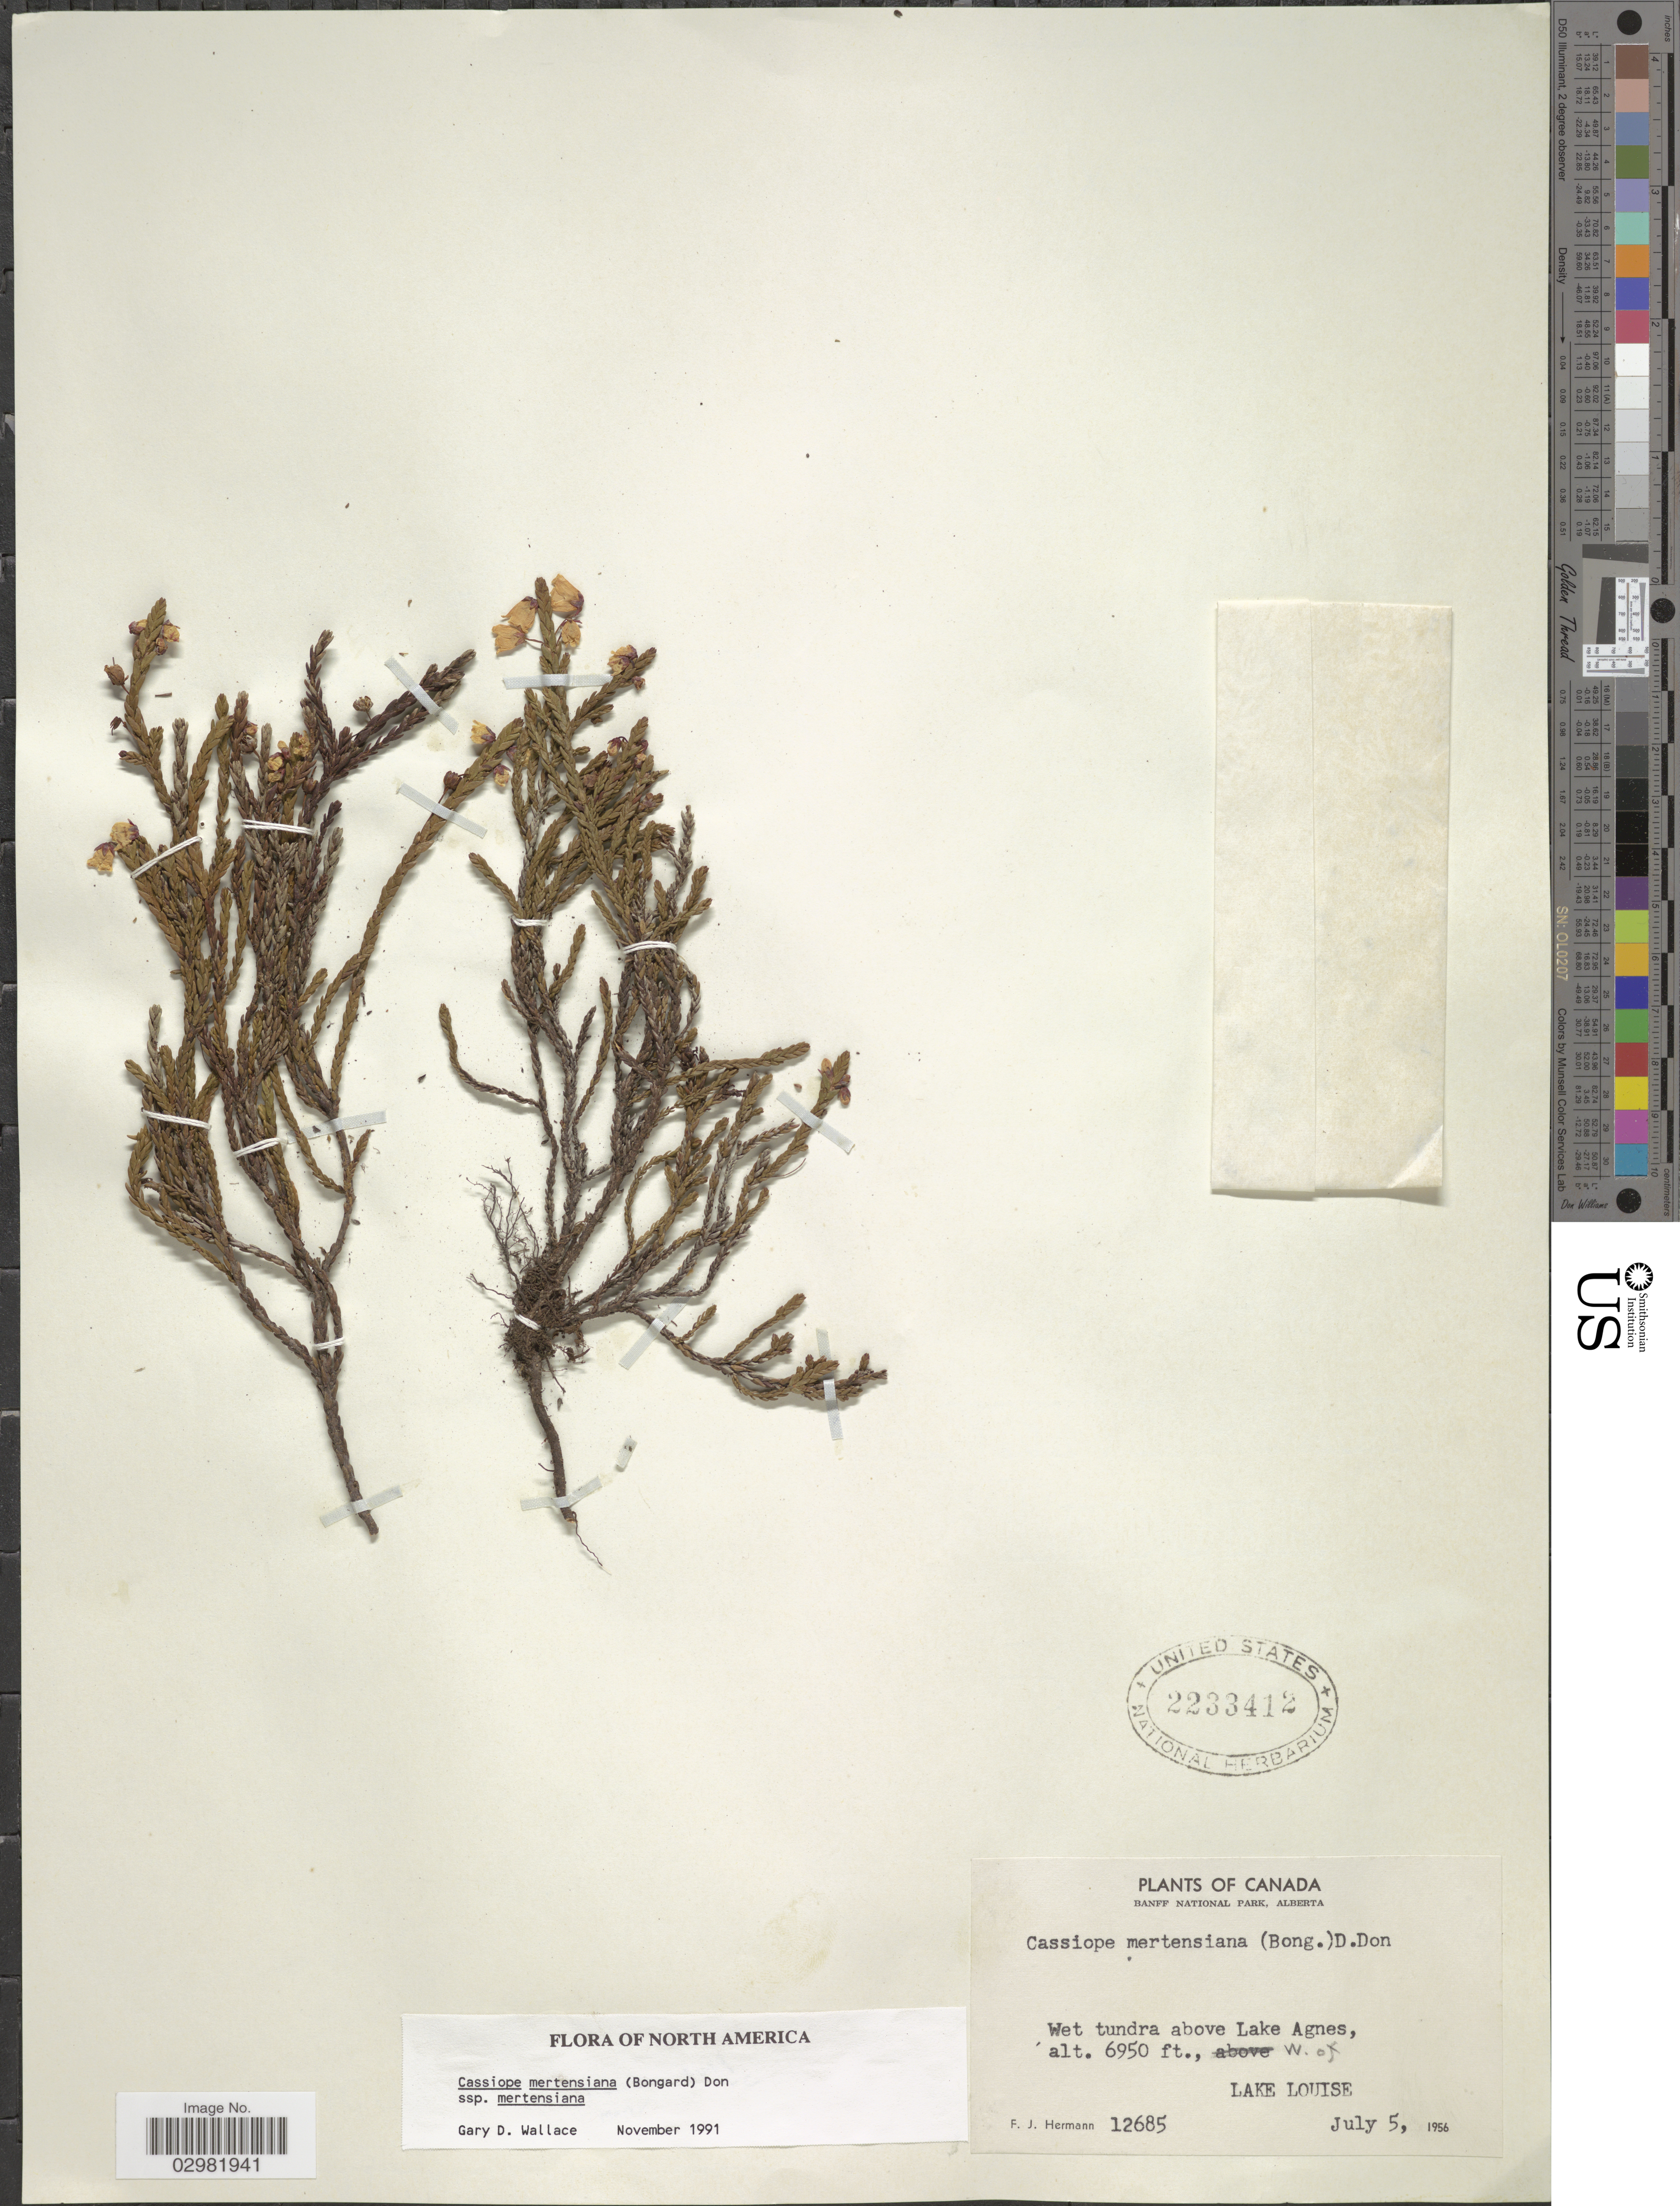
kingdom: Plantae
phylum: Tracheophyta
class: Magnoliopsida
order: Ericales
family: Ericaceae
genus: Cassiope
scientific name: Cassiope mertensiana subsp. mertensiana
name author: (Bong.) G. Don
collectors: F. J. Hermann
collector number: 12685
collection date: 1956-07-05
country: Canada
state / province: Alberta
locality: Banff National Park, Wet tundra above Lake Agnes, W. of Lake Louise.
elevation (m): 2118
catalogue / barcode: US 2233412